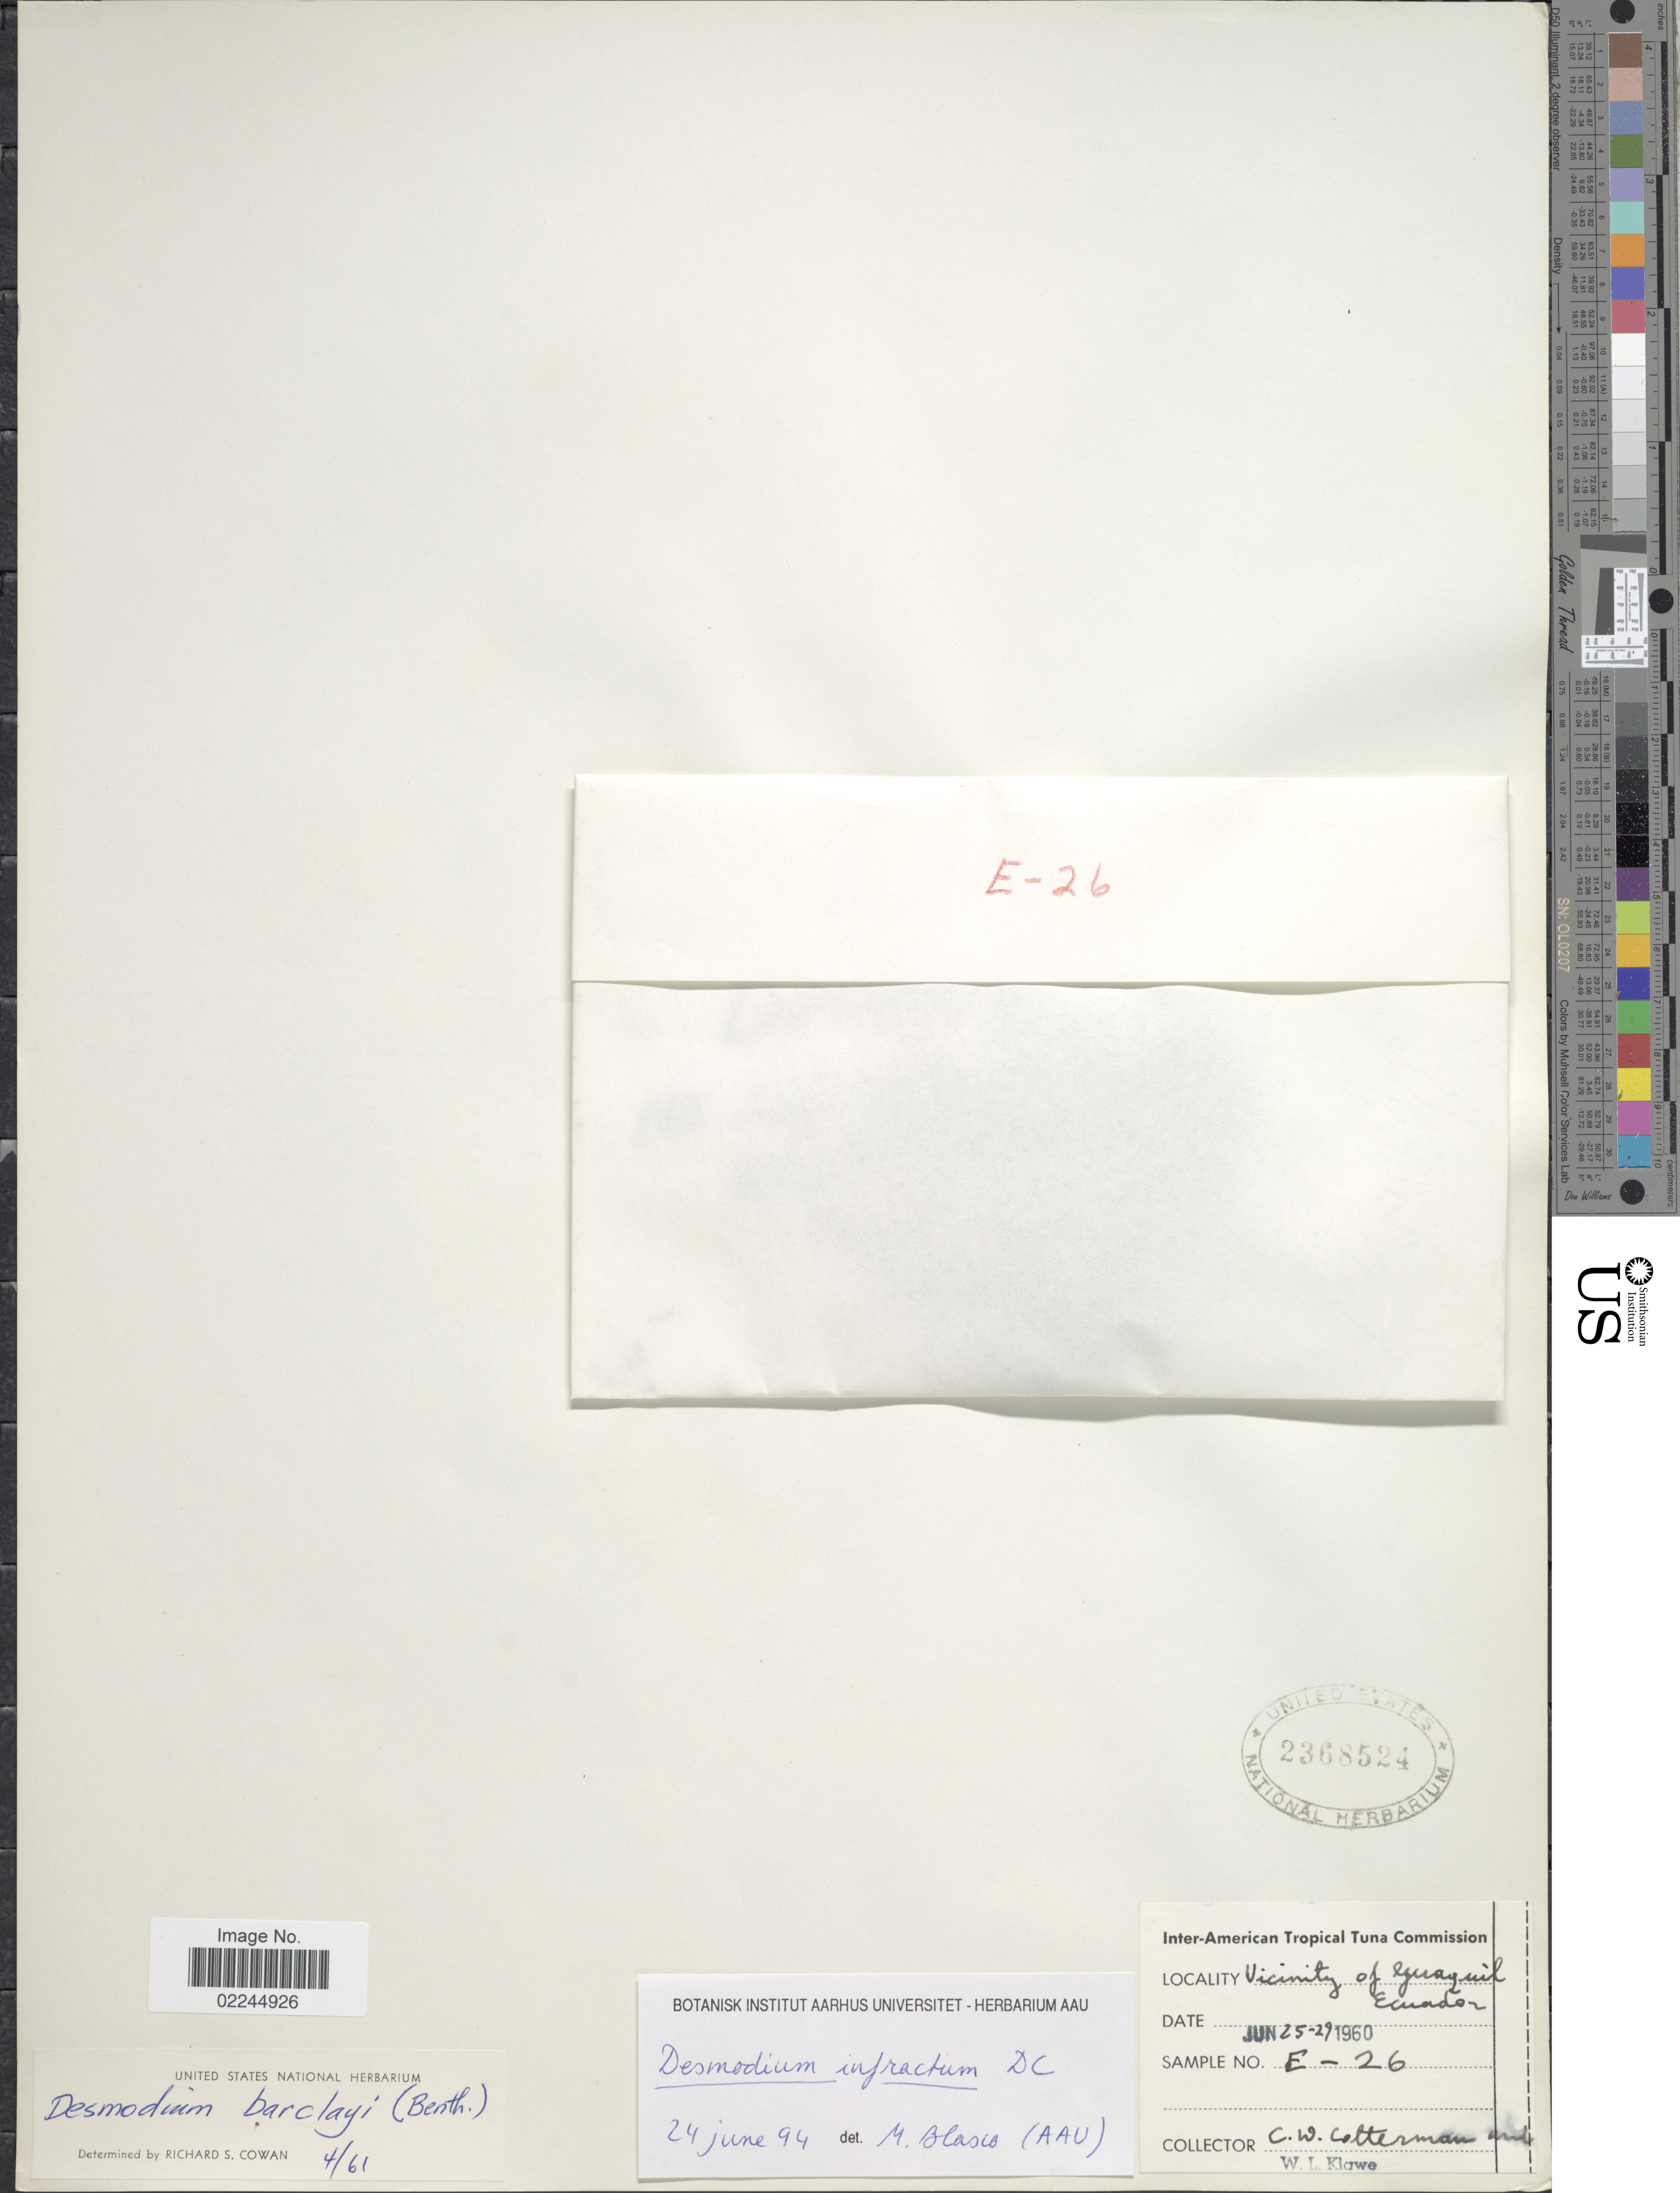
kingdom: Plantae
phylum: Tracheophyta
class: Magnoliopsida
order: Fabales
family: Fabaceae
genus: Desmodium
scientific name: Desmodium infractum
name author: DC.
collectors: C. Colterman & W. Klawe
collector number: E-26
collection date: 1960-06-25/1960-06-29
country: Ecuador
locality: Vicinity of Guayuil [interpreted]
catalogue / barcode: US 2368524